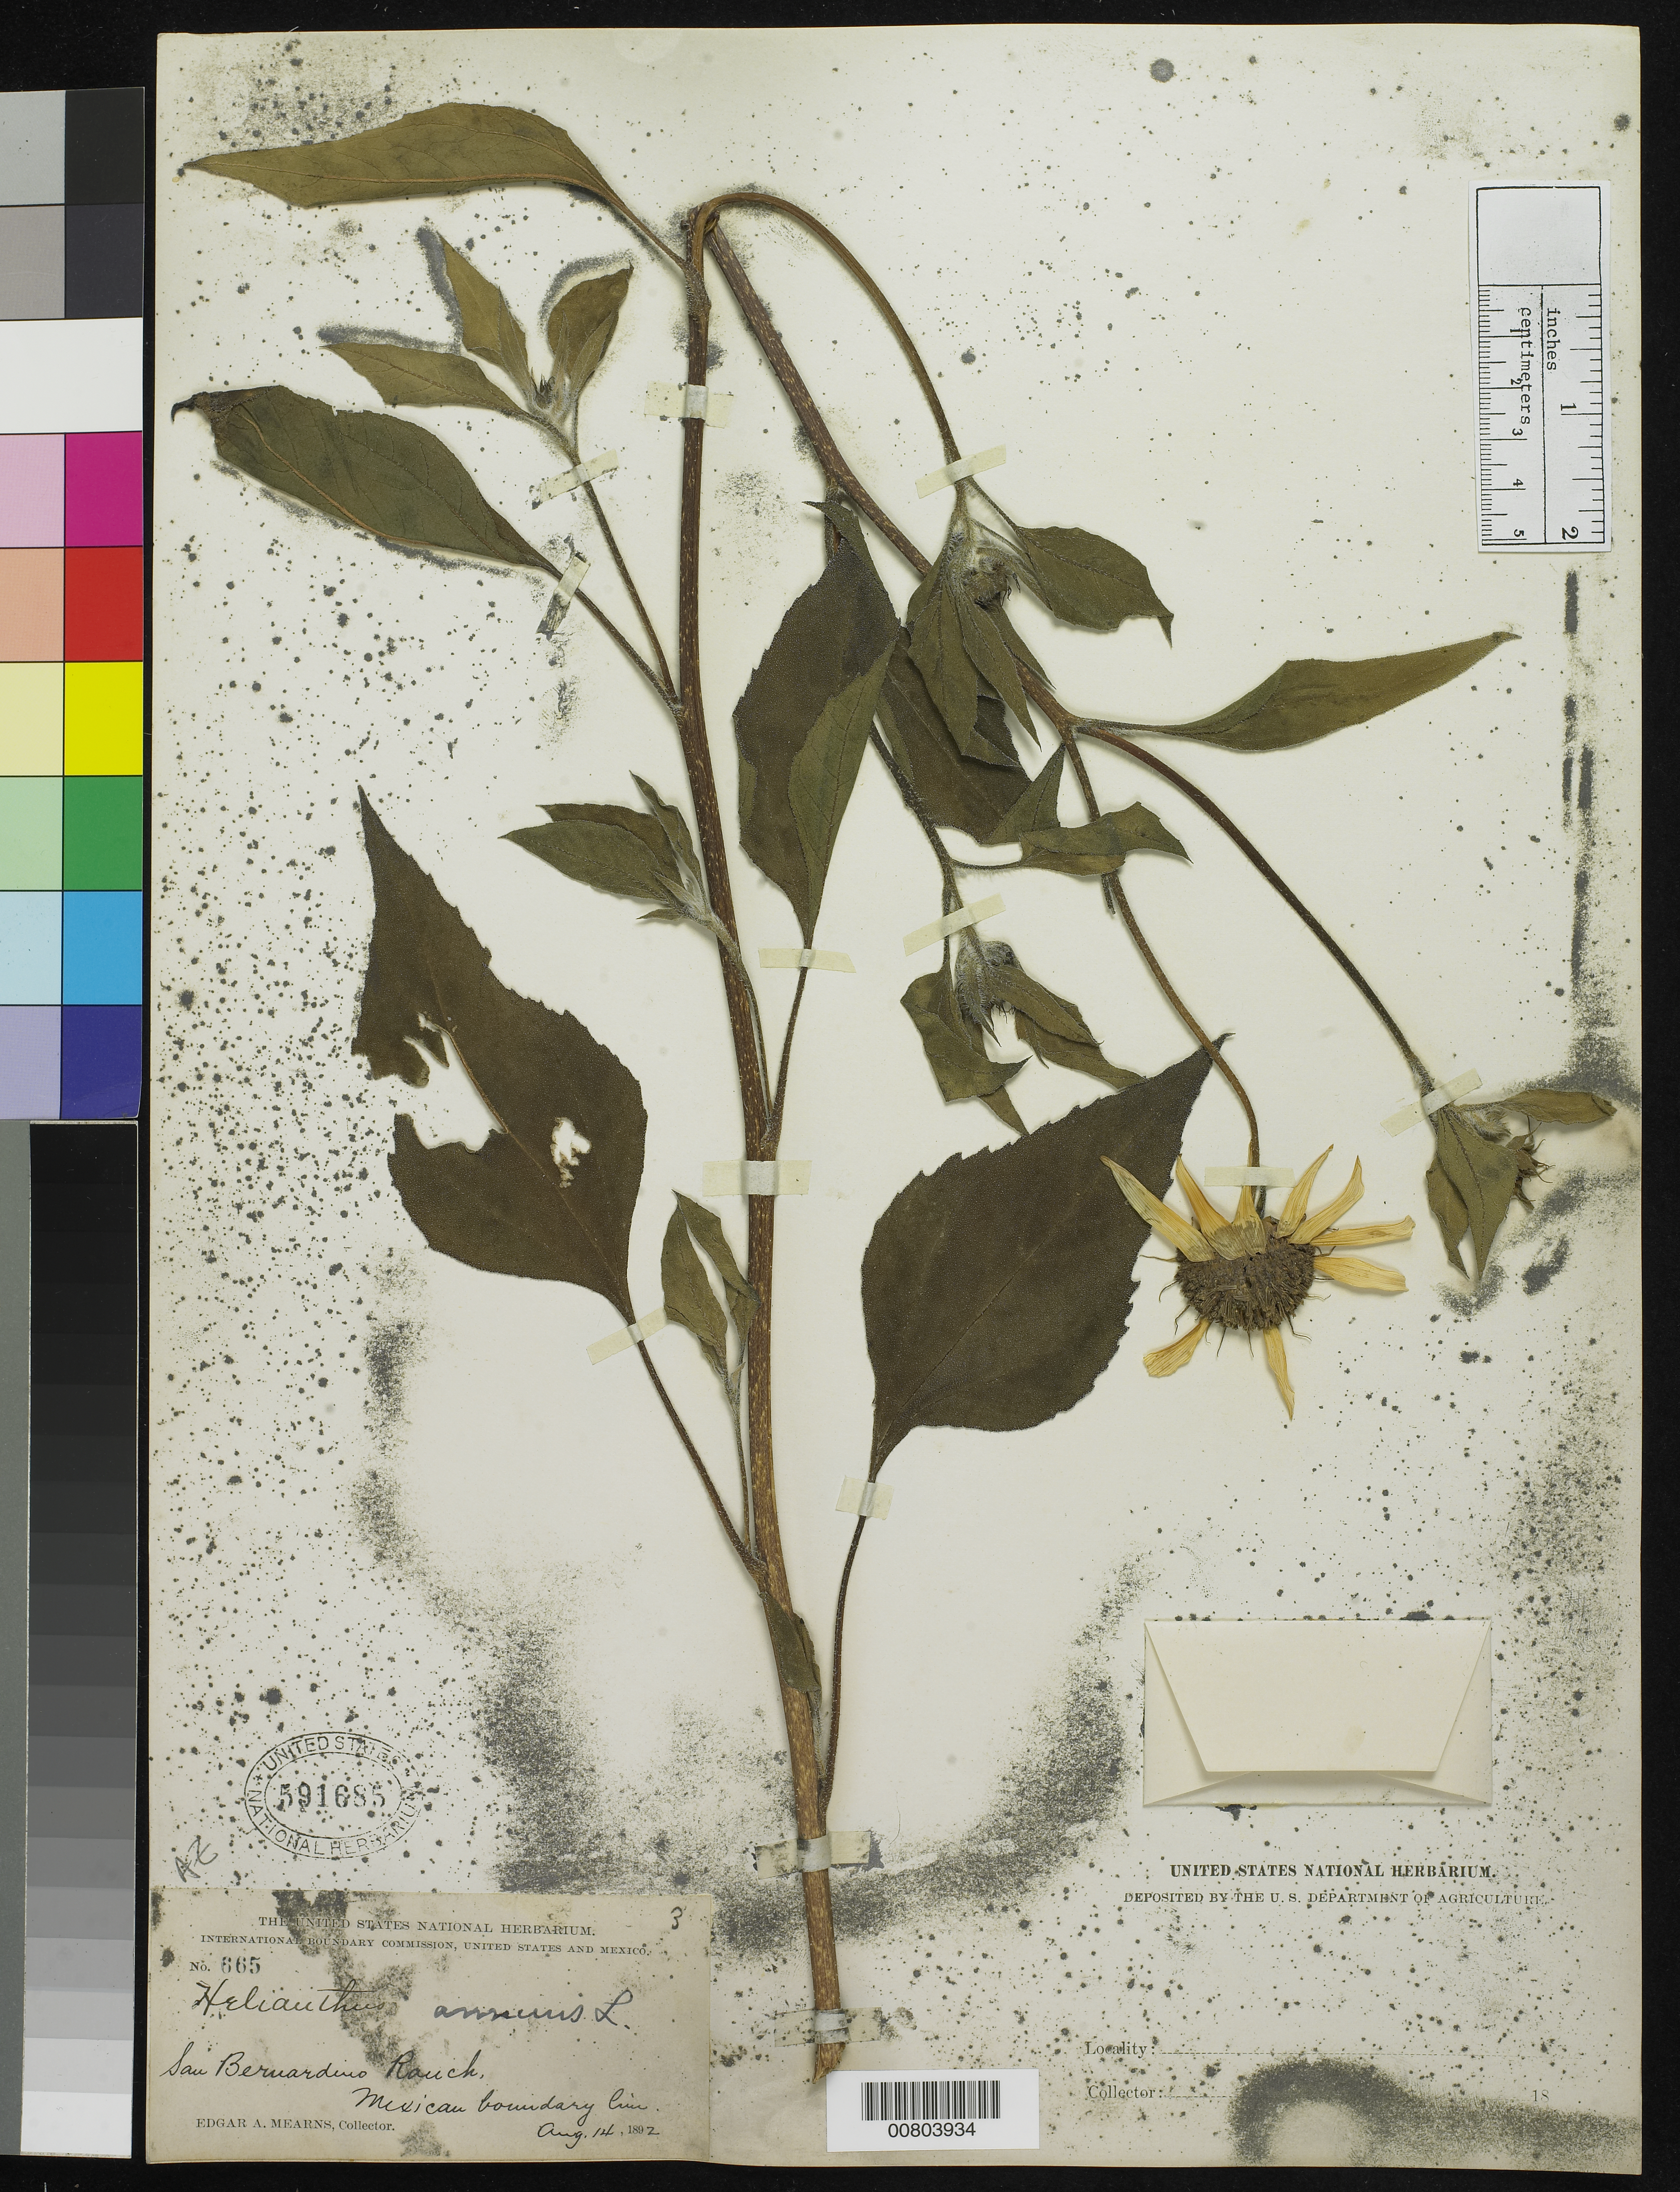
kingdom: Plantae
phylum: Tracheophyta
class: Magnoliopsida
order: Asterales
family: Asteraceae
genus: Helianthus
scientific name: Helianthus annuus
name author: L.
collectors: E. A. Mearns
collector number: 665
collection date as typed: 14 Aug 1892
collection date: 1892-08-14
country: United States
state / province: Arizona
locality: San Bernardino Ranch. Mexican Boundary Line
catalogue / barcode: US 591685